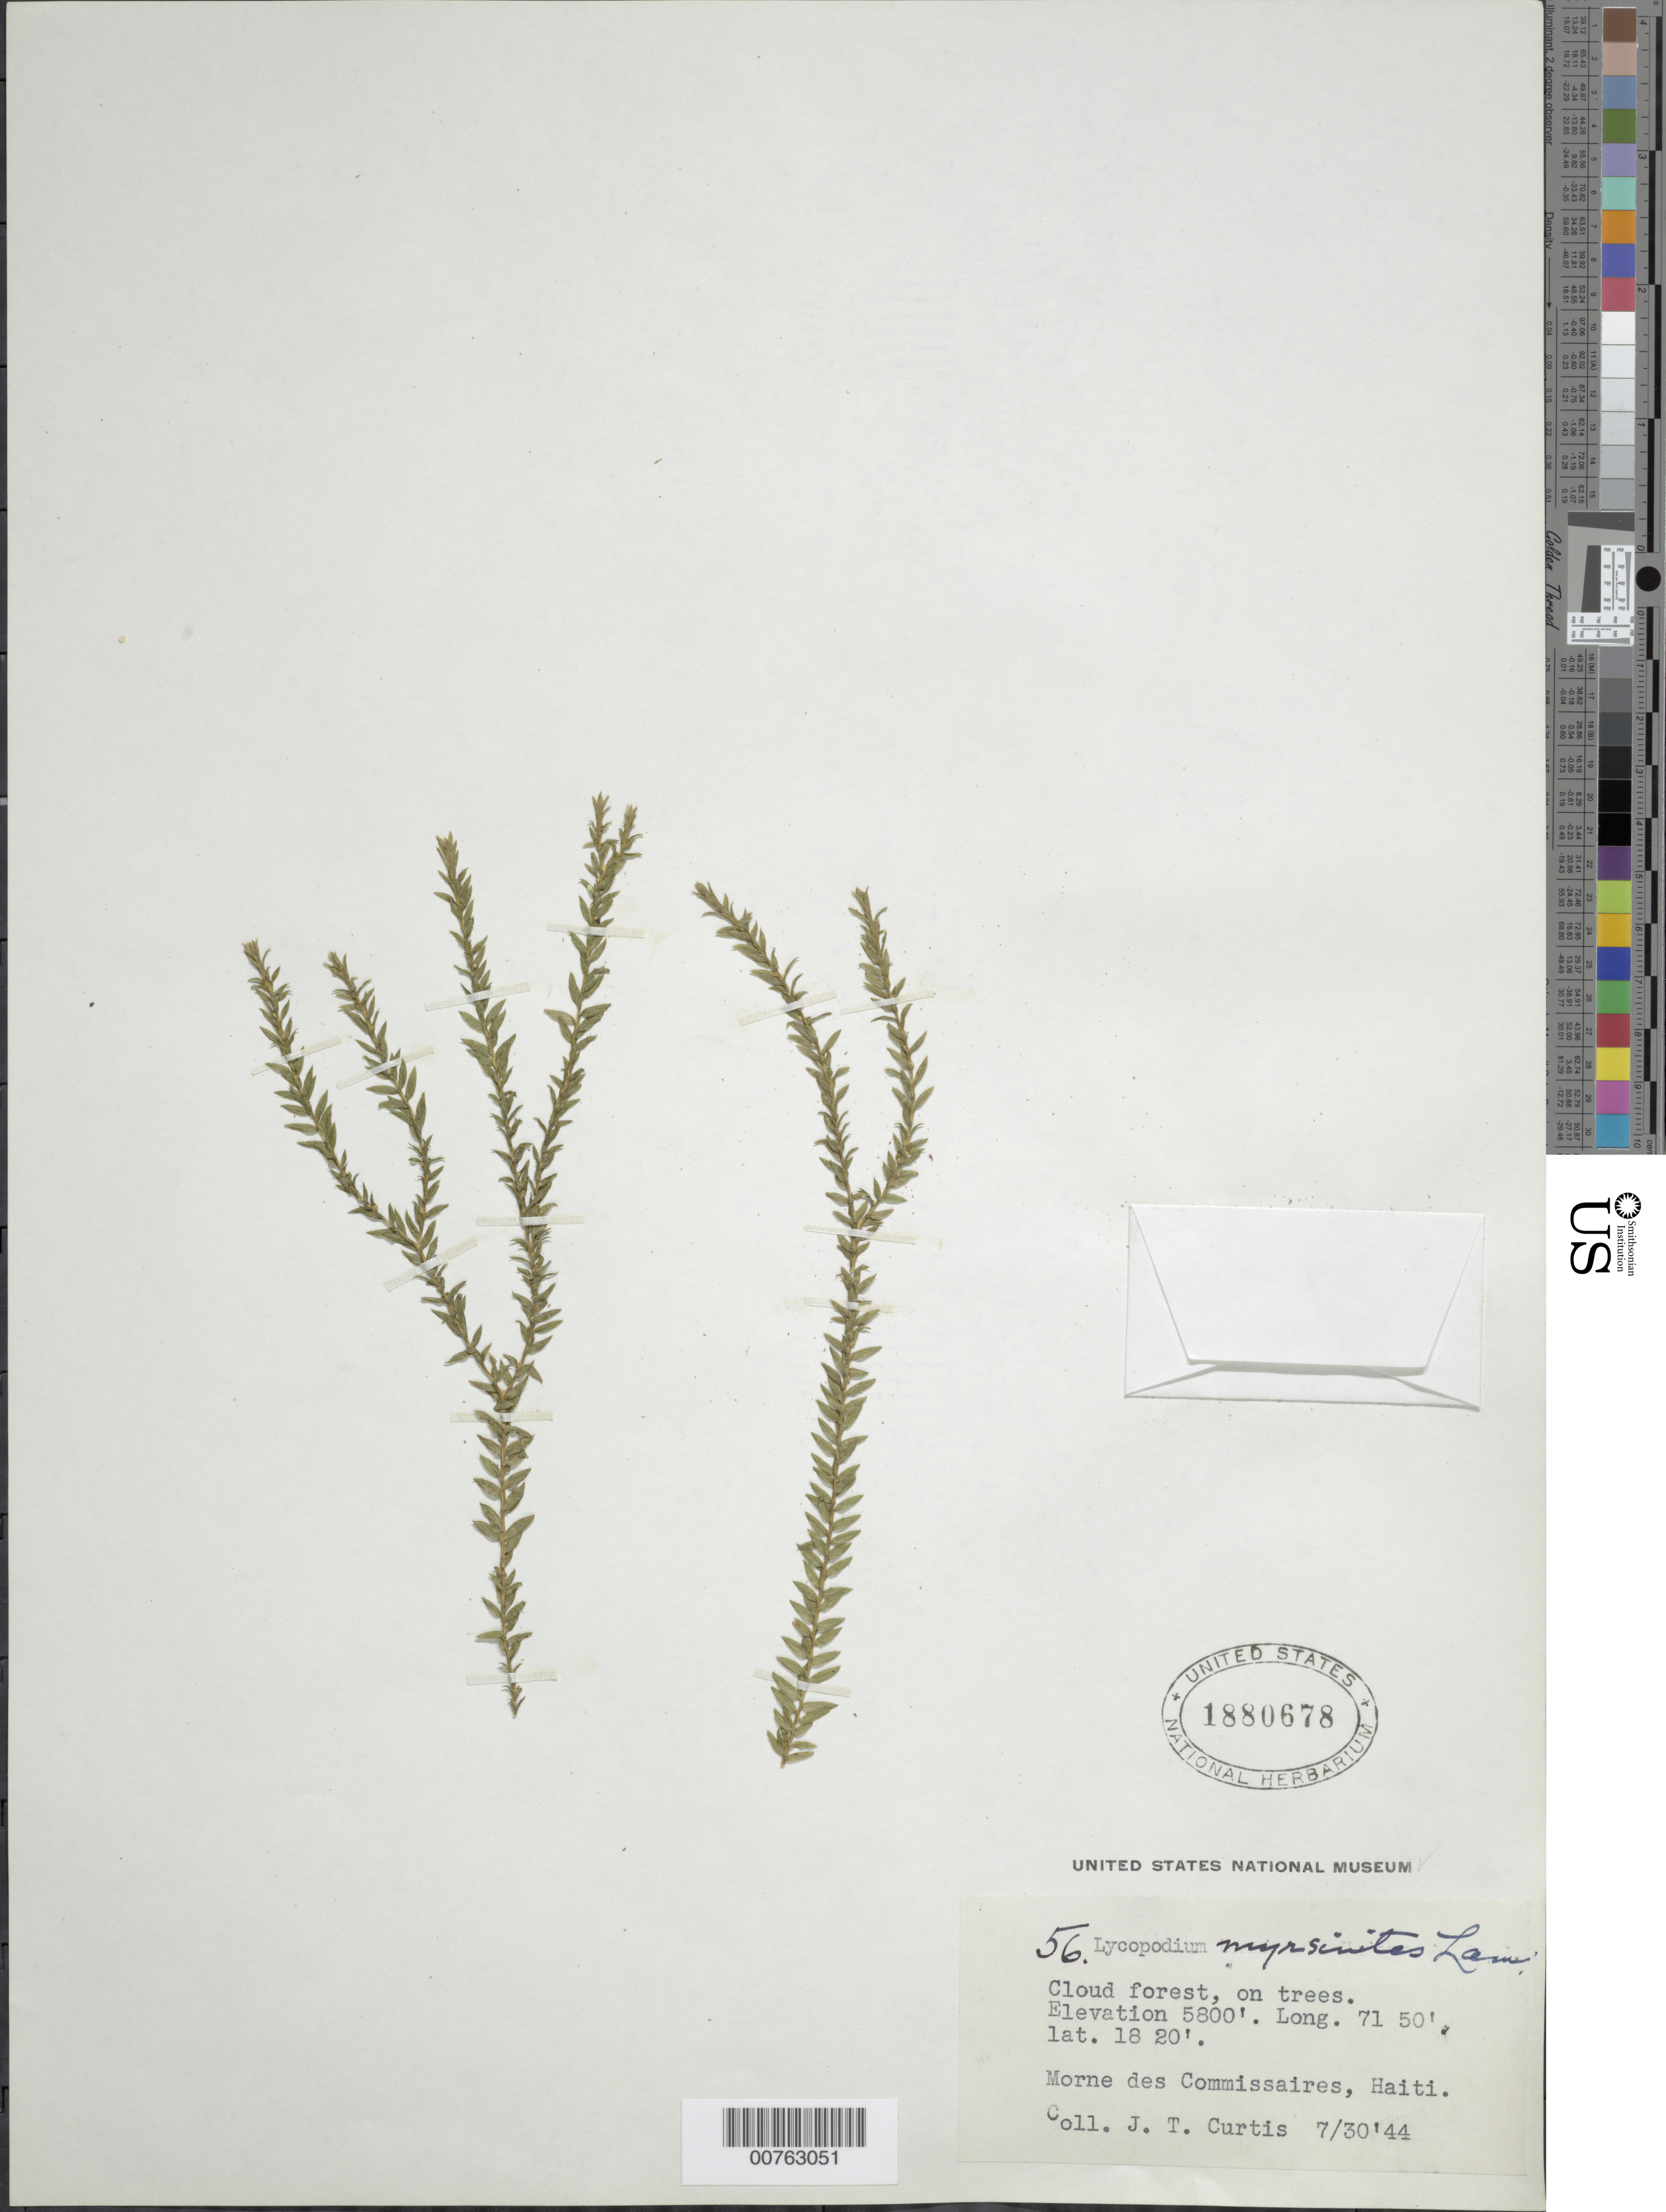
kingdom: Plantae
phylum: Tracheophyta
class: Lycopodiopsida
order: Lycopodiales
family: Lycopodiaceae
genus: Phlegmariurus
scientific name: Phlegmariurus myrsinites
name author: (Lam.) B. Øllg.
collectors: J. Curtis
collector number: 56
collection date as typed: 30 Jul 1944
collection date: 1944-07-30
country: Haiti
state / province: Ouest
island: Hispaniola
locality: Morne des Commissaires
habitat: Cloud forest, on trees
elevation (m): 1768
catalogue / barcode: US 1880678